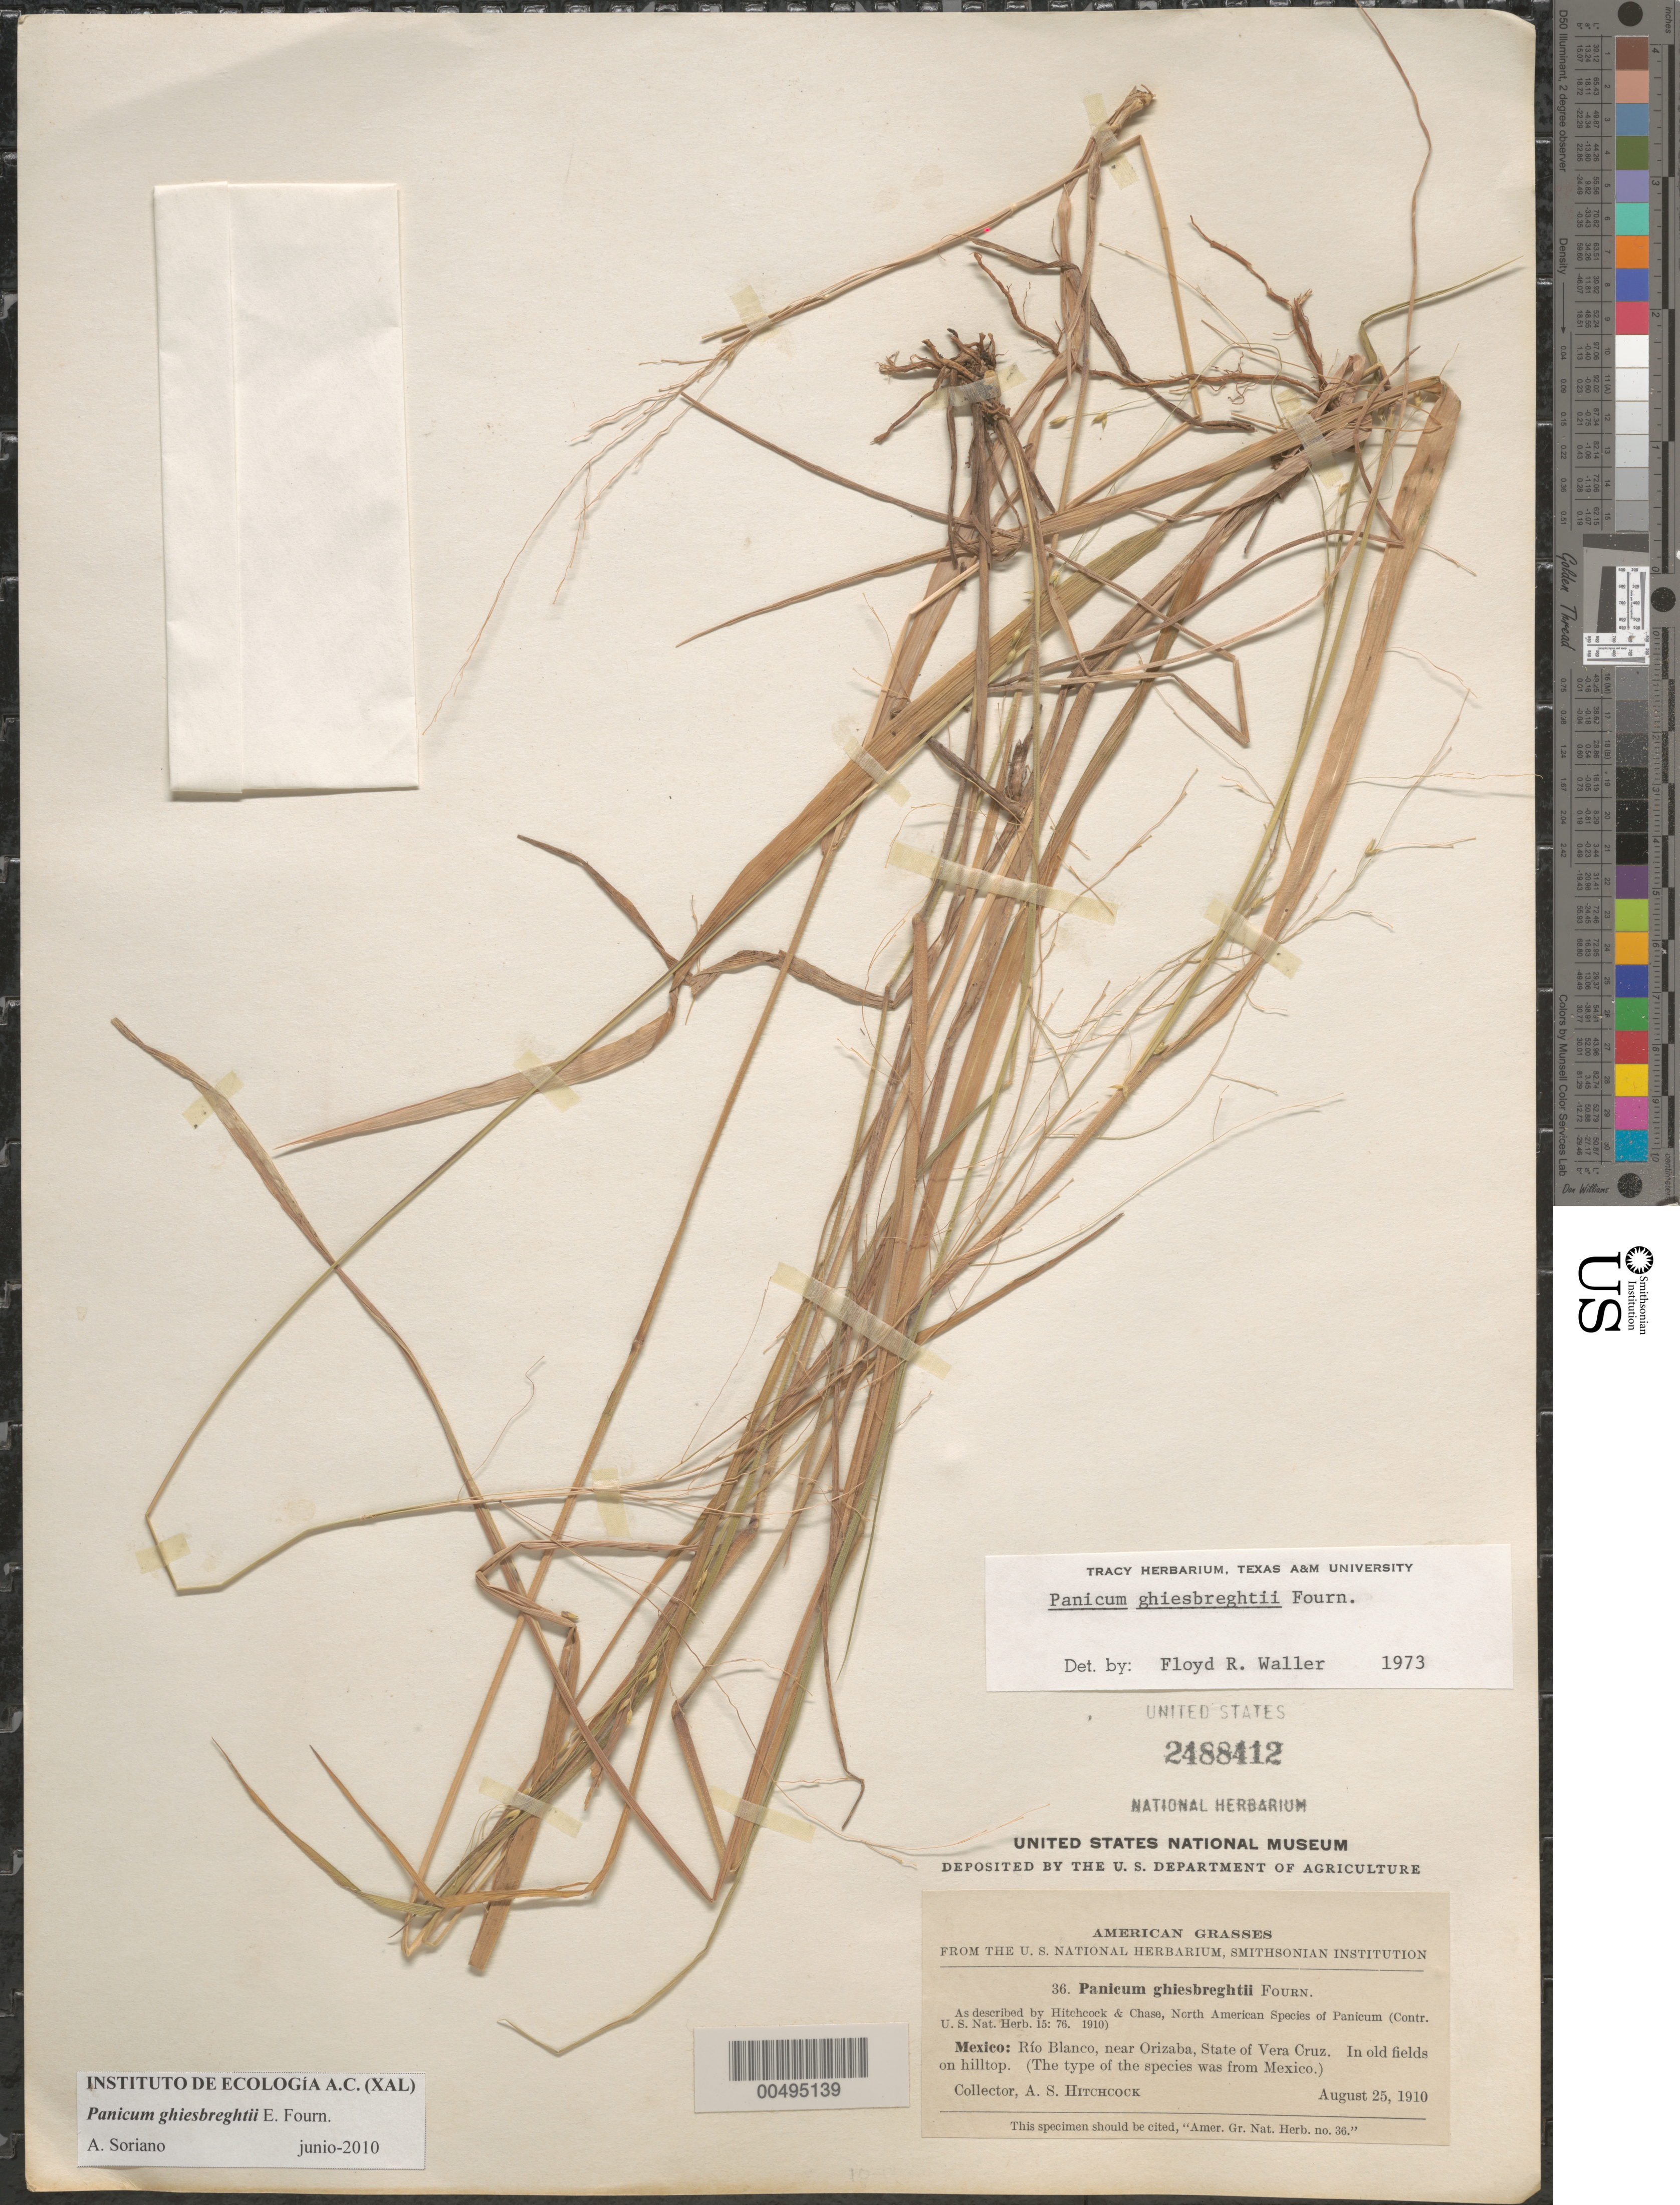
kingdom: Plantae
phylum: Tracheophyta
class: Liliopsida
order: Poales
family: Poaceae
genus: Panicum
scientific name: Panicum ghiesbreghtii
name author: E. Fourn.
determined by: Waller, F. R.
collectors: A. S. Hitchcock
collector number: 36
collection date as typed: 25 Aug 1910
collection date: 1910-08-25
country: Mexico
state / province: Veracruz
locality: R¡o Blanco, near Orizaba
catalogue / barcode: US 2488412